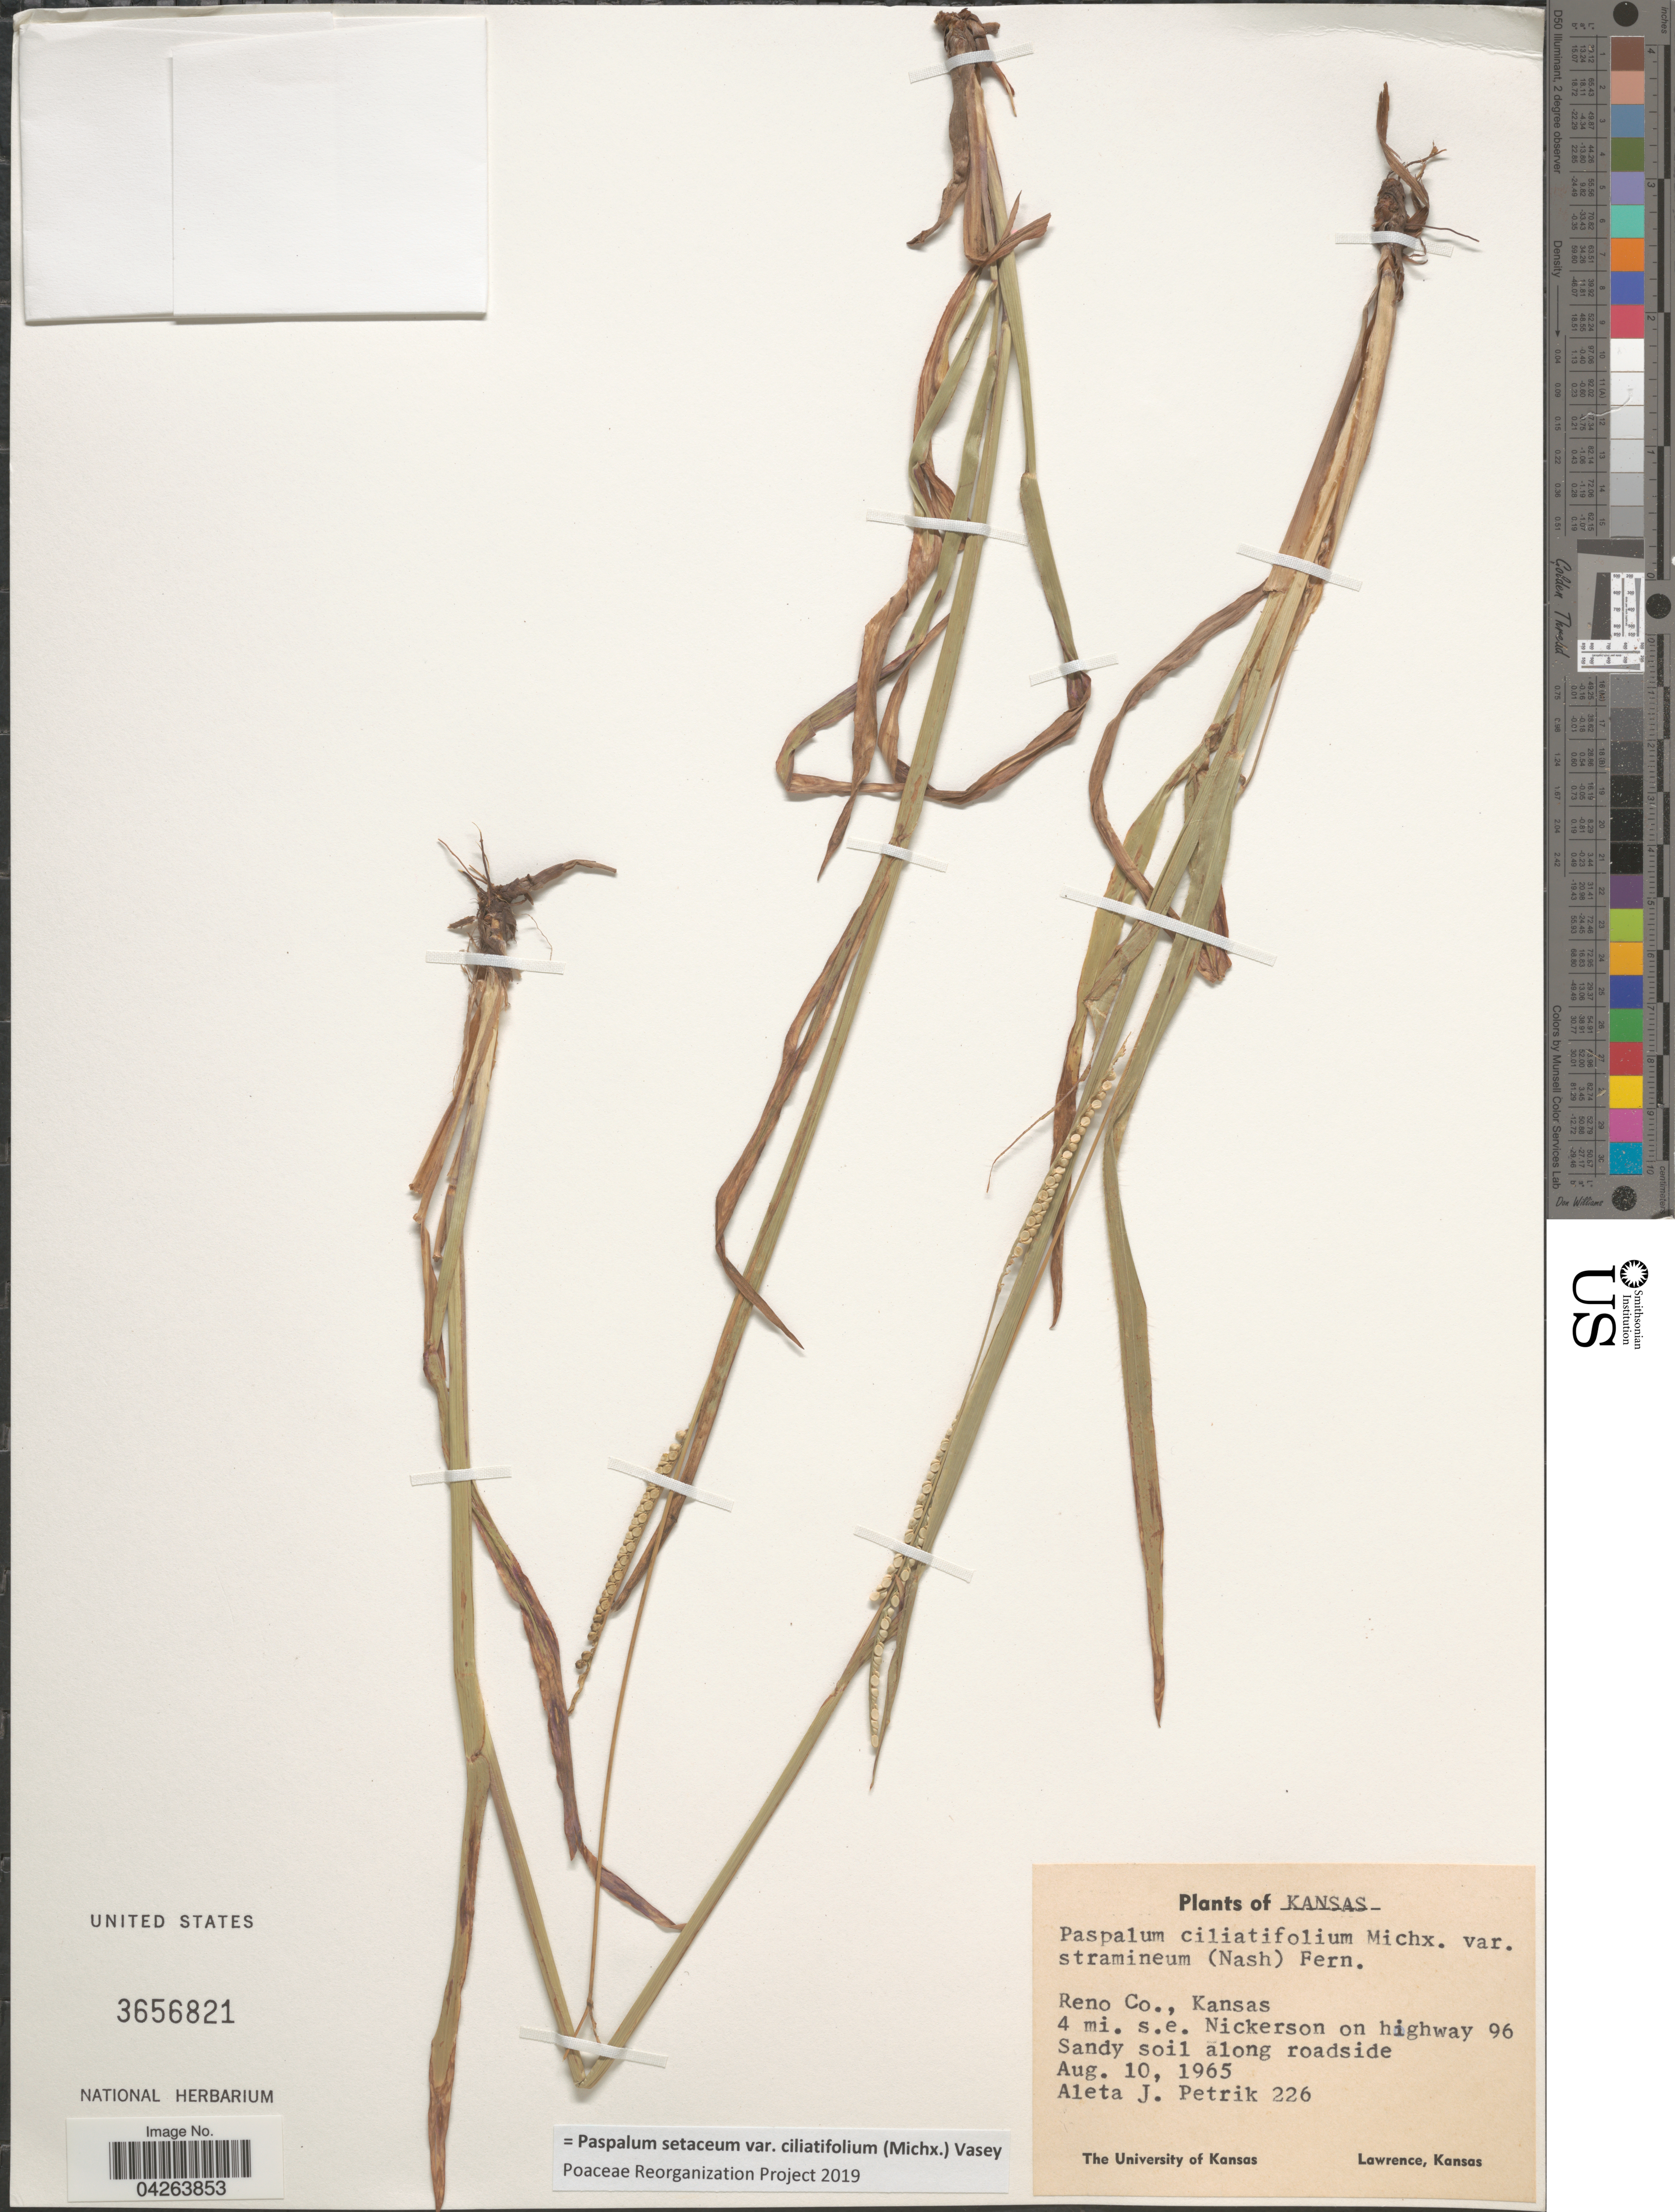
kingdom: Plantae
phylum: Tracheophyta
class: Liliopsida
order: Poales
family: Poaceae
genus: Paspalum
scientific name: Paspalum setaceum var. ciliatifolium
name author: (Michx.) Vasey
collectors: A. Petrik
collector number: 226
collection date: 1965-08-10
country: United States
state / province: Kansas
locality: Reno Co., 4 mi. s.e. Nickerson on highway 96. Sandy soil along roadside.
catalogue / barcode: US 3656821